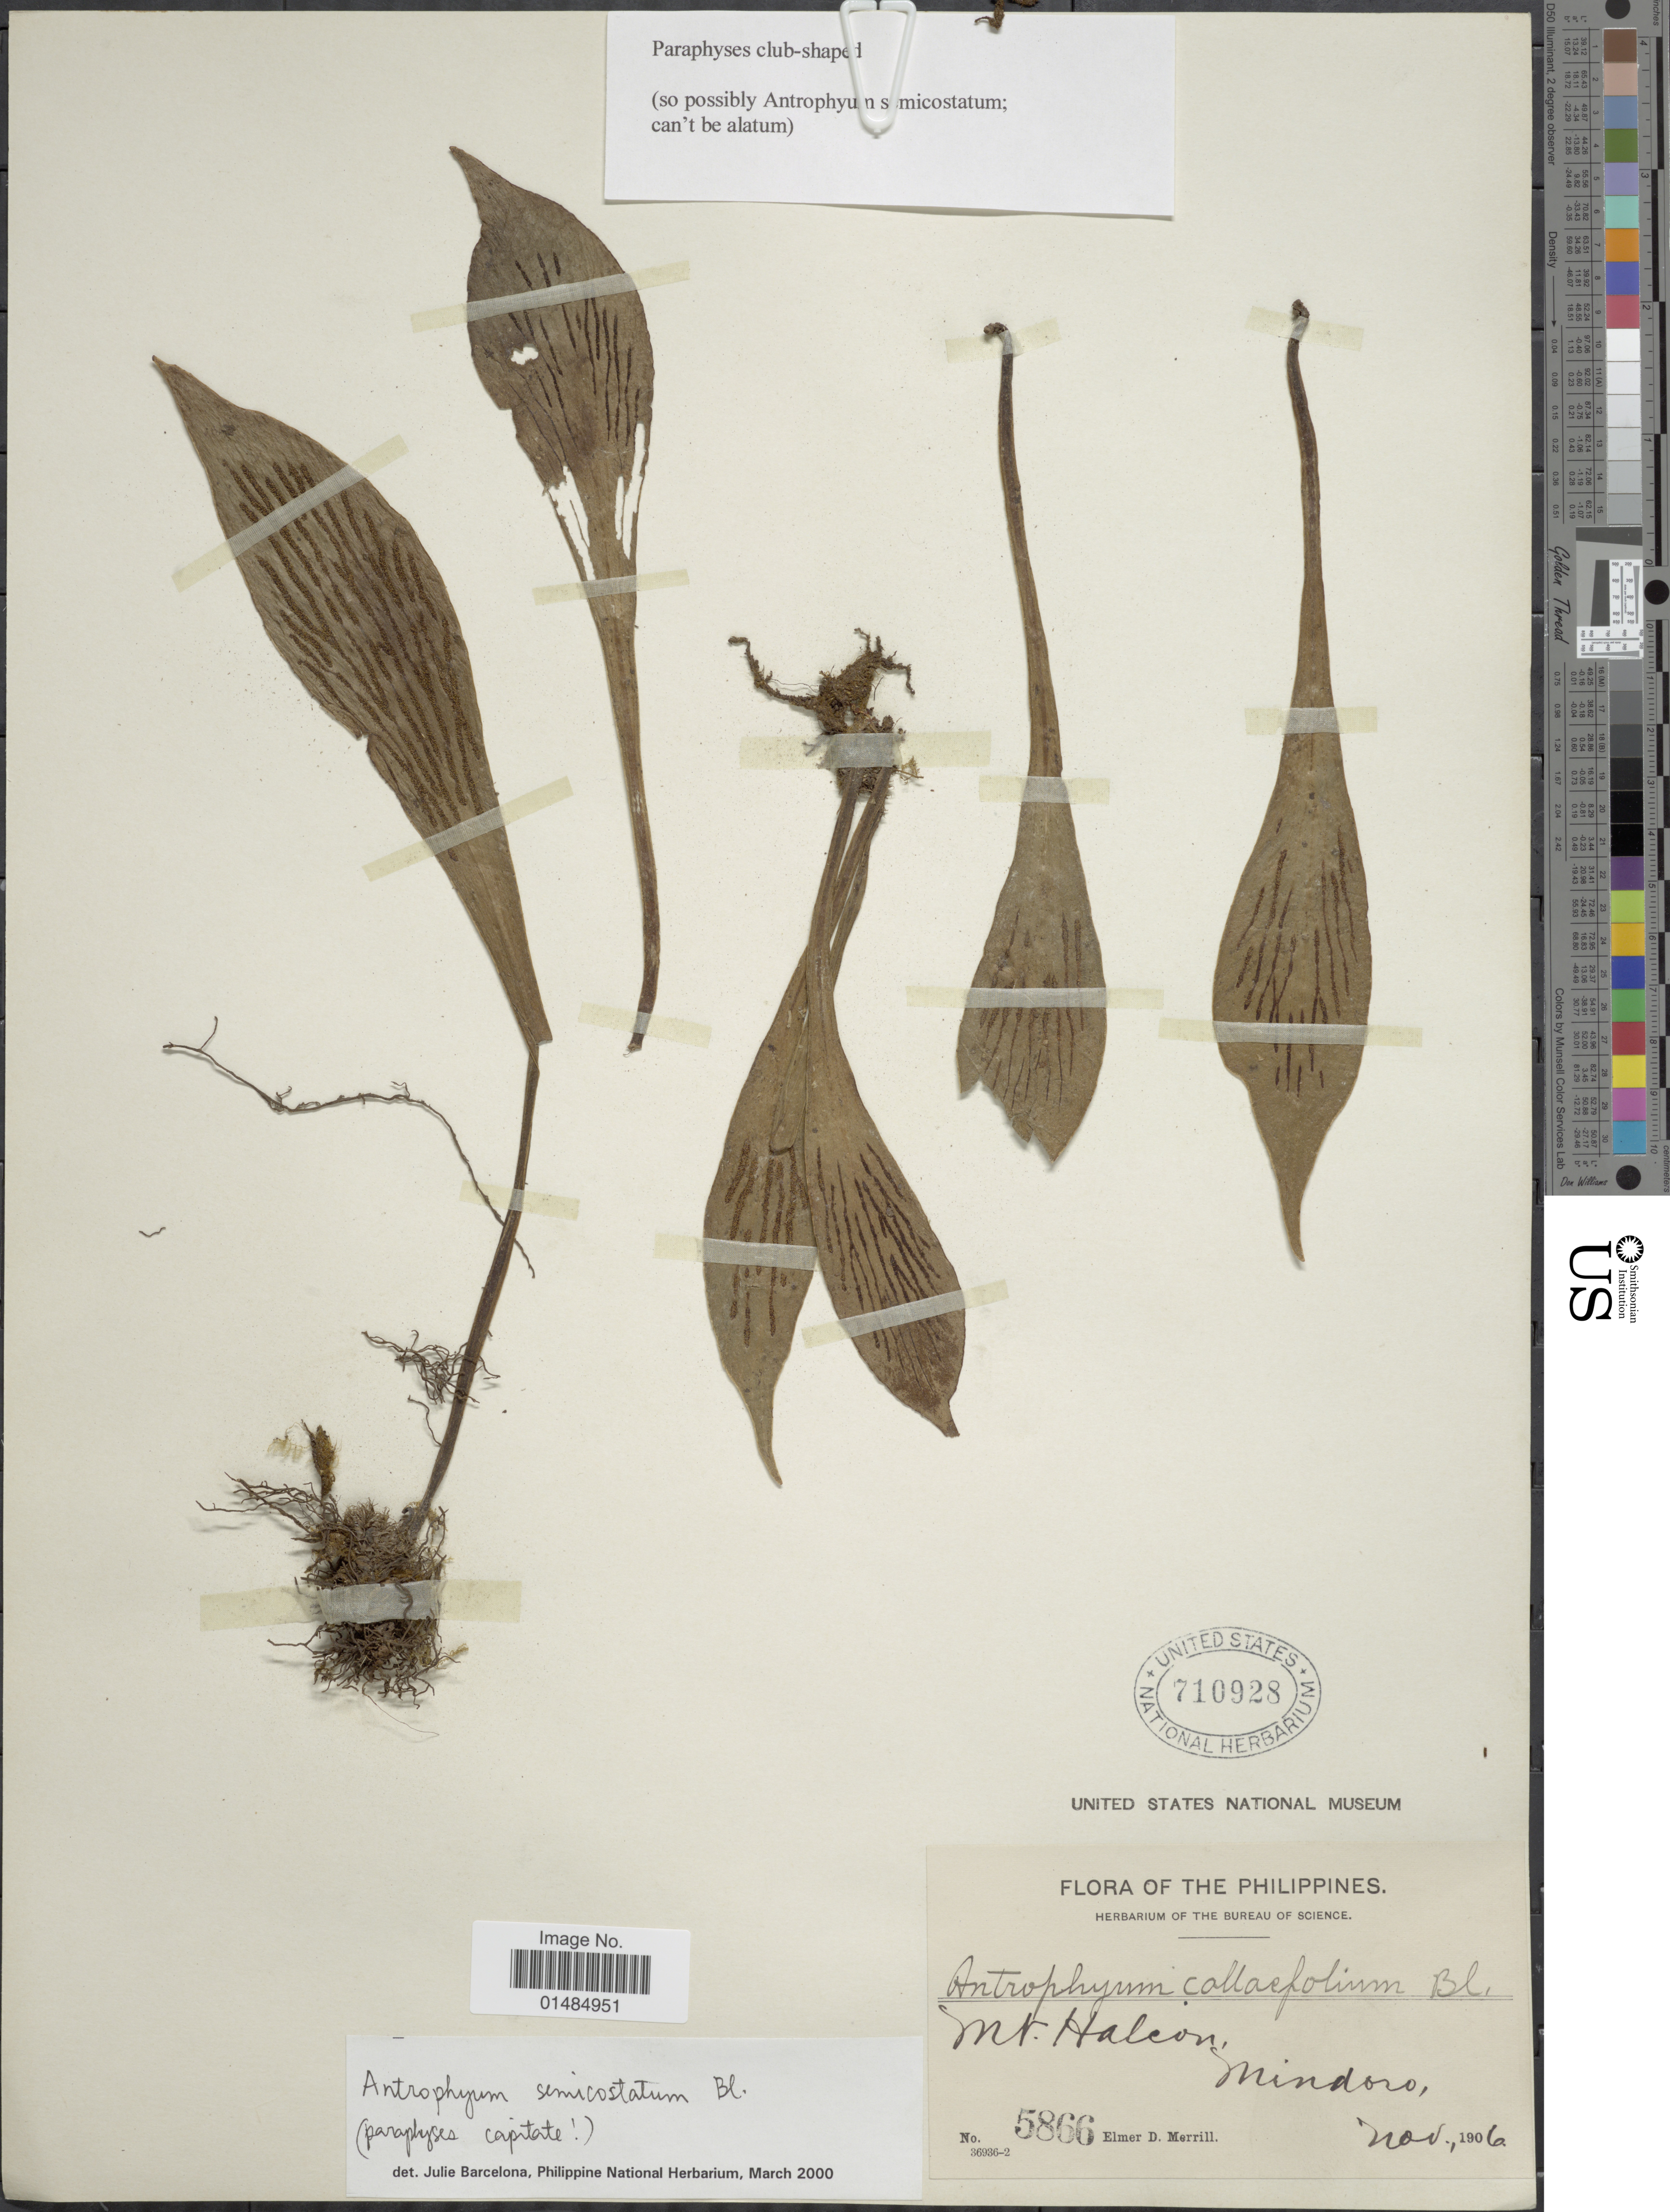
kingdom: Plantae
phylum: Tracheophyta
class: Polypodiopsida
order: Polypodiales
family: Pteridaceae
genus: Antrophyum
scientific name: Antrophyum semicostatum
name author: Blume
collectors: E. D. Merrill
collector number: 5866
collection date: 1906-11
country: Philippines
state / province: Mimaropa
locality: The Philippines, Mt. Halcon, Mindoro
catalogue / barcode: US 710928